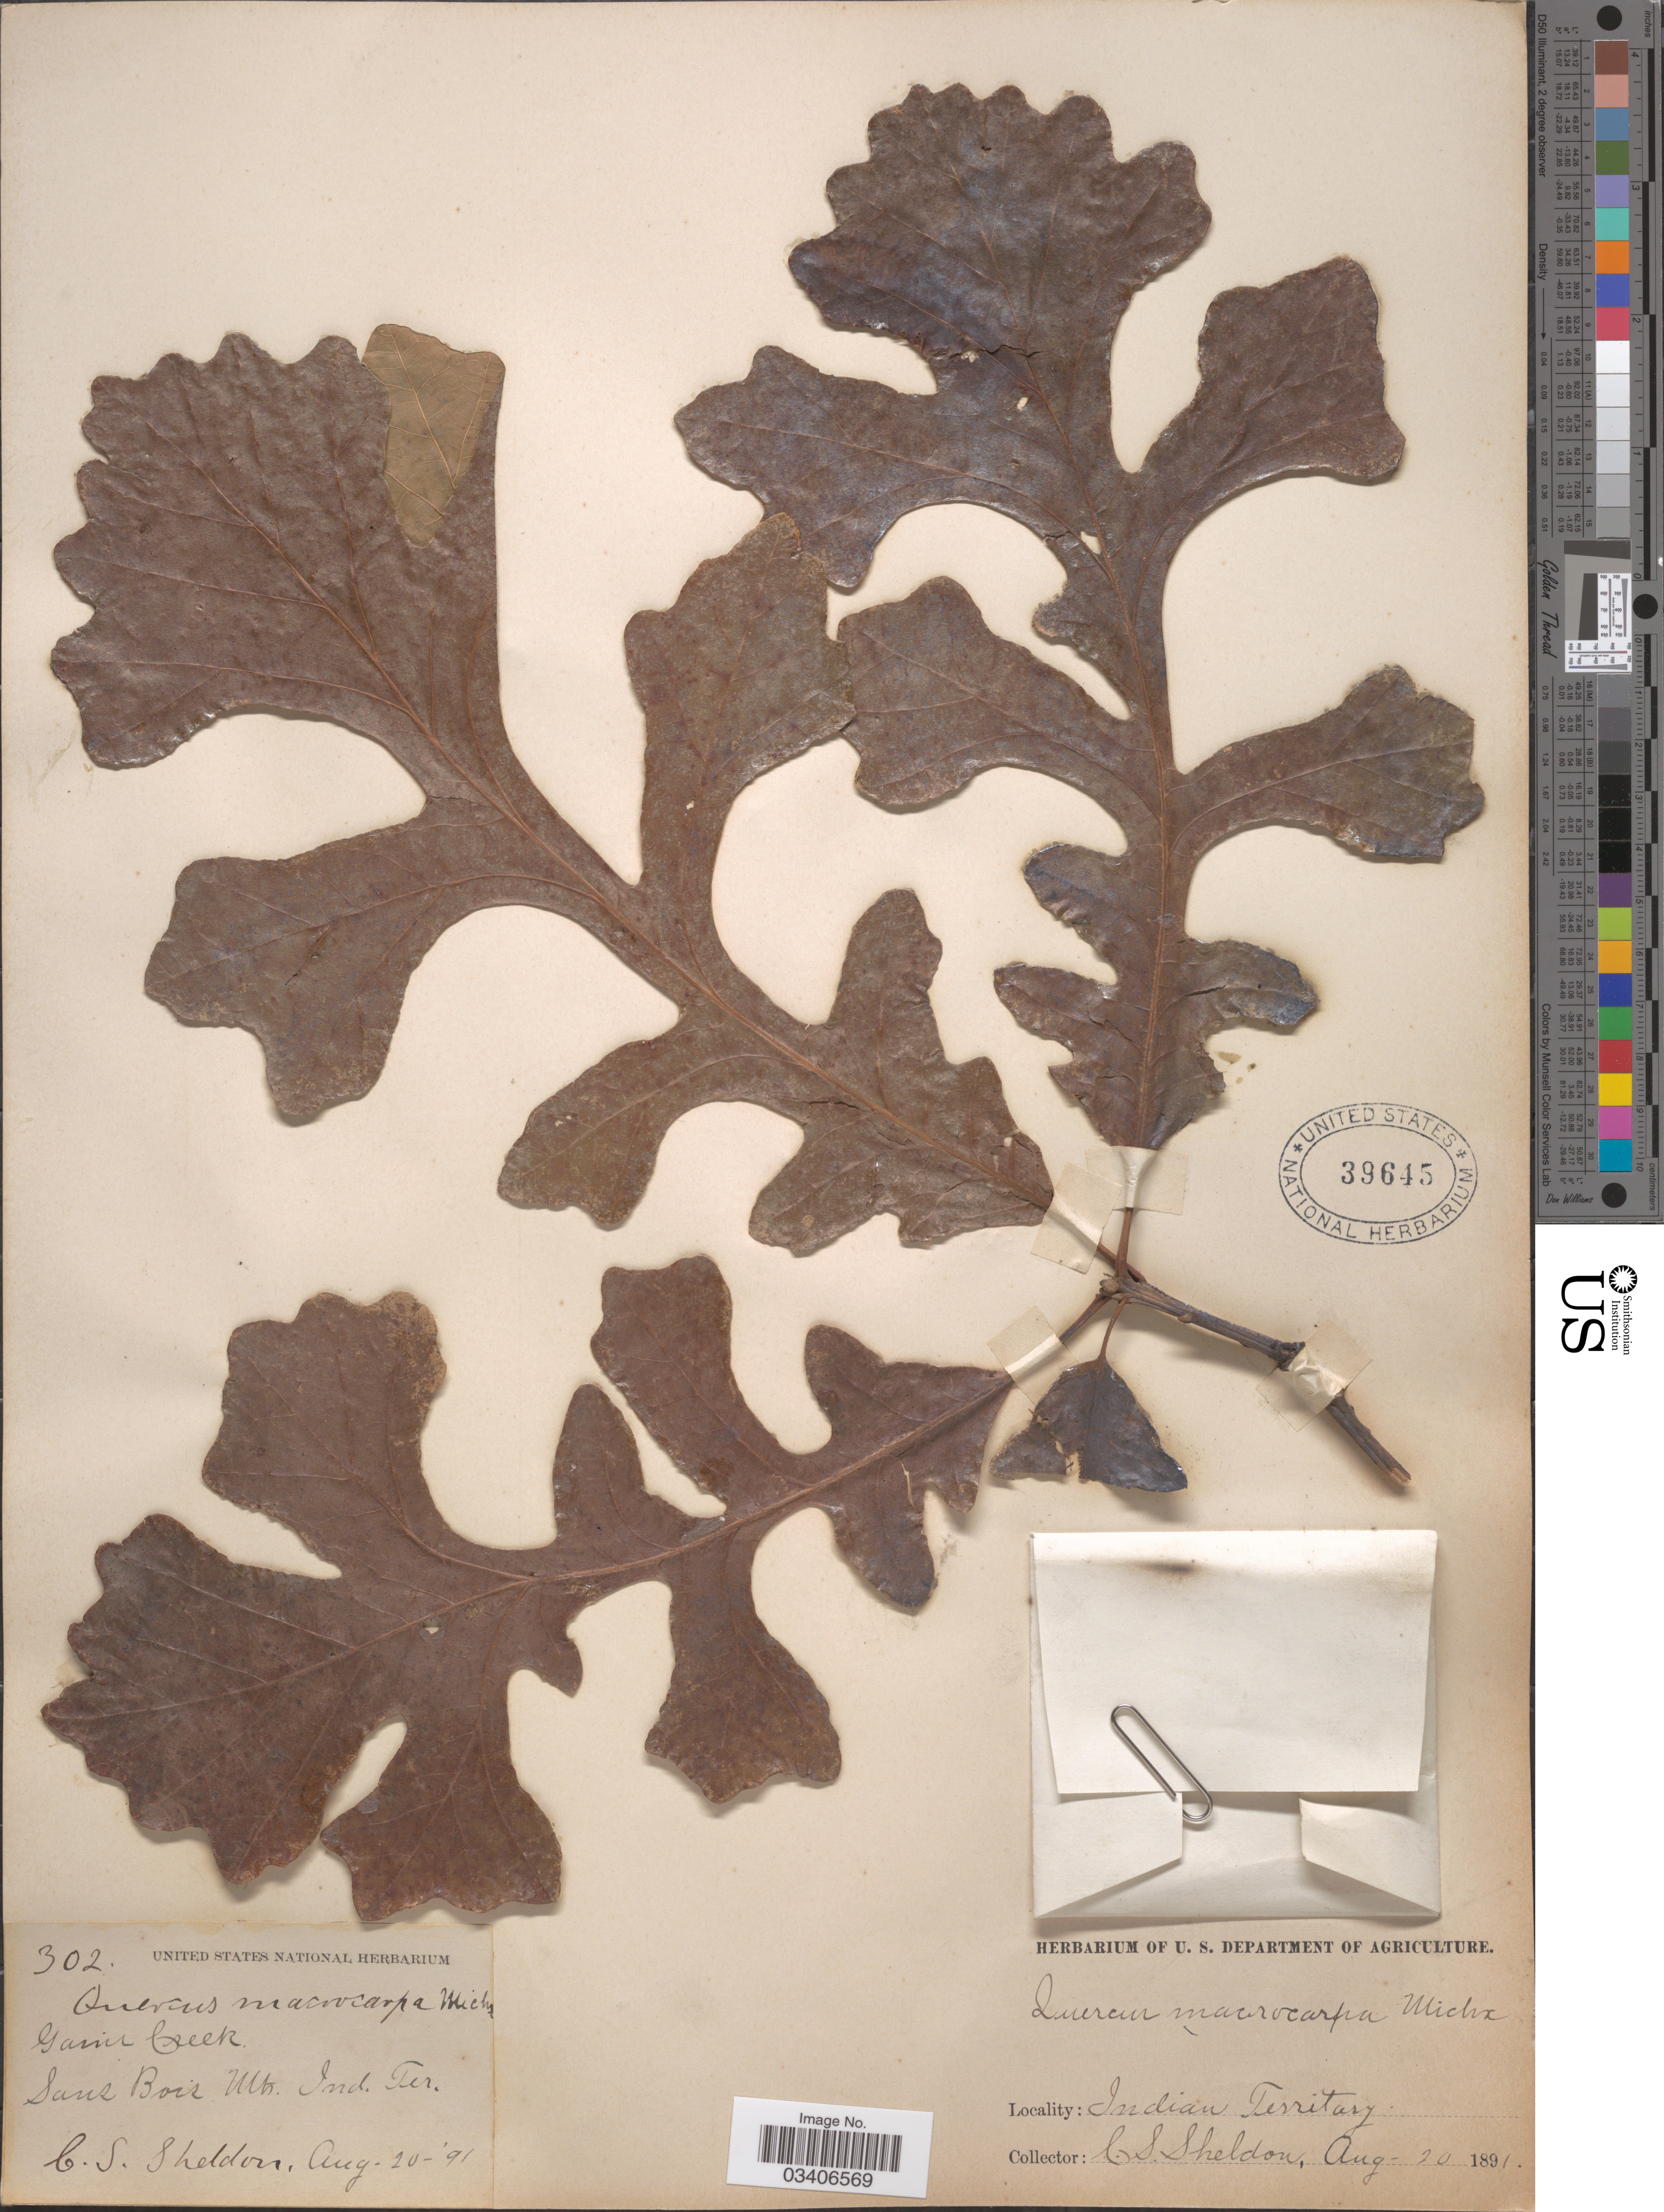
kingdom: Plantae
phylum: Tracheophyta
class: Magnoliopsida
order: Fagales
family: Fagaceae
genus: Quercus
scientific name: Quercus macrocarpa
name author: Michx.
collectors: C. S. Sheldon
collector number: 302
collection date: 1891-08-20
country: United States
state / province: Oklahoma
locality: Gaines Creek. Sans Bois Mts. Indian Territory.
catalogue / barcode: US 39645